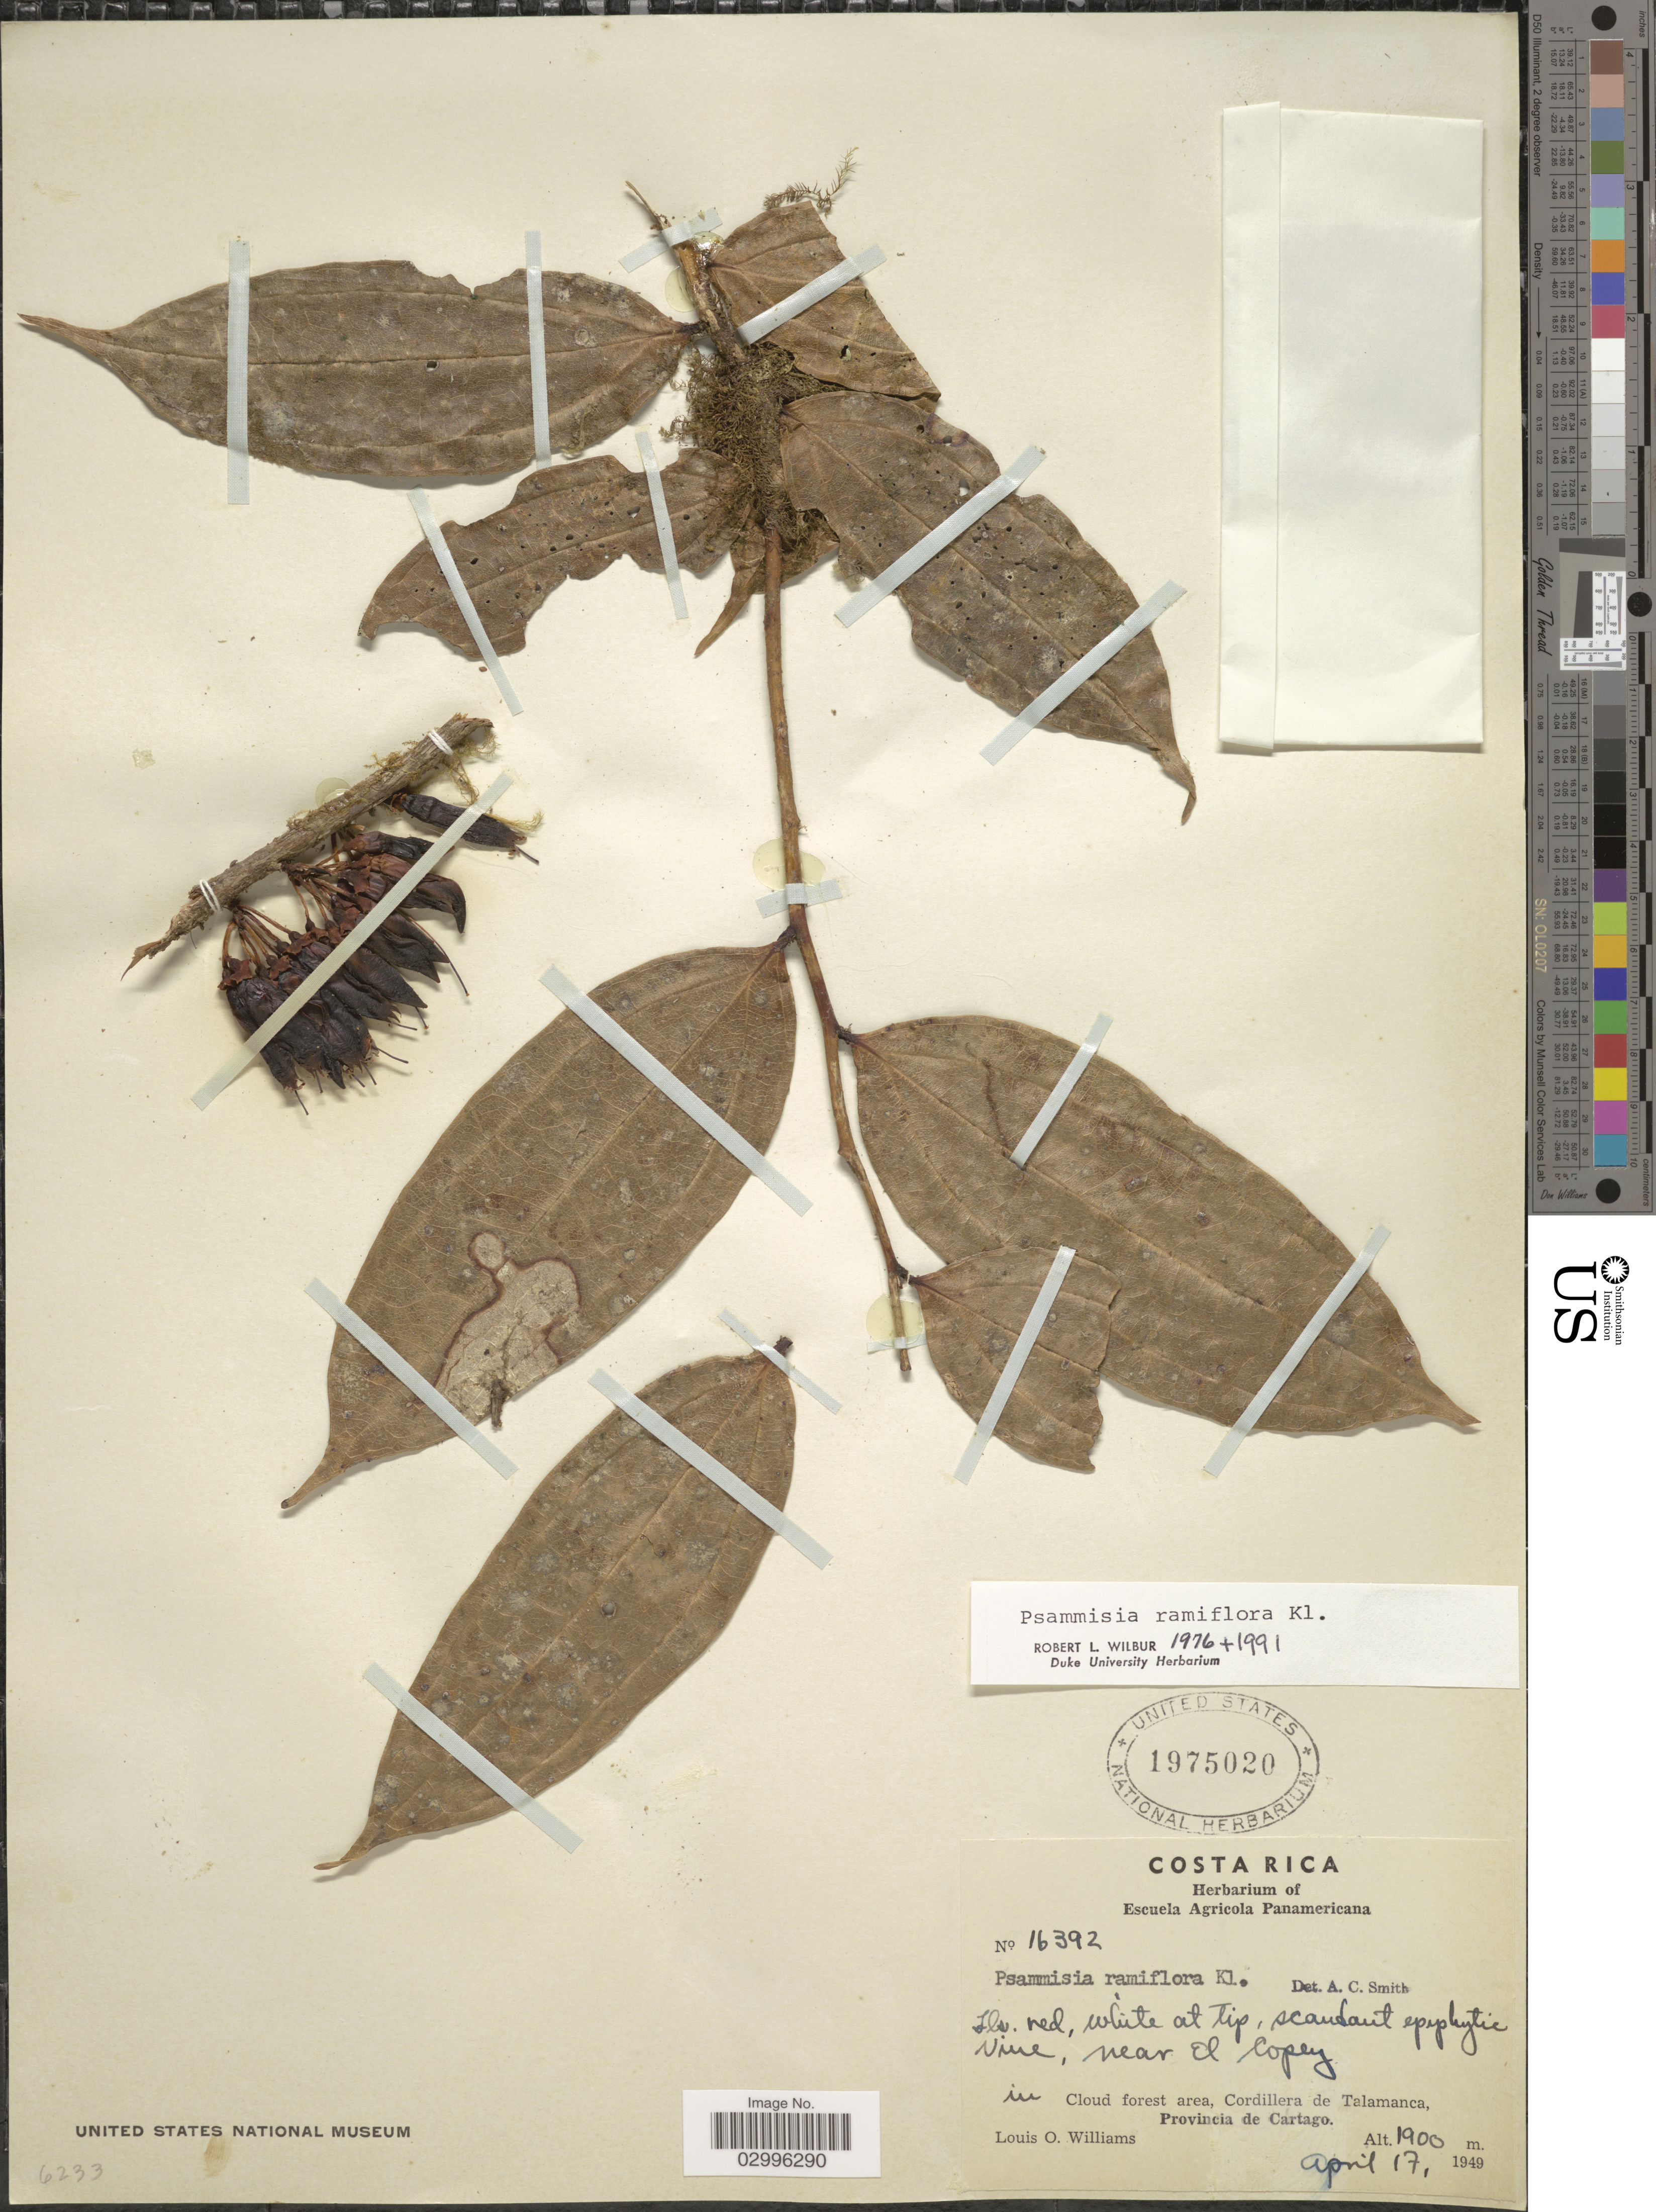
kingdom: Plantae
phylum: Tracheophyta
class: Magnoliopsida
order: Ericales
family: Ericaceae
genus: Psammisia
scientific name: Psammisia ramiflora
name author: Klotzsch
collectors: L. O. Williams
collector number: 16392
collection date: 1949-04-17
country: Costa Rica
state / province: Cartago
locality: Near El Copey, in Cloud forest area, Cordillera de Talamanca.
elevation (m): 1900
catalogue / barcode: US 1975020